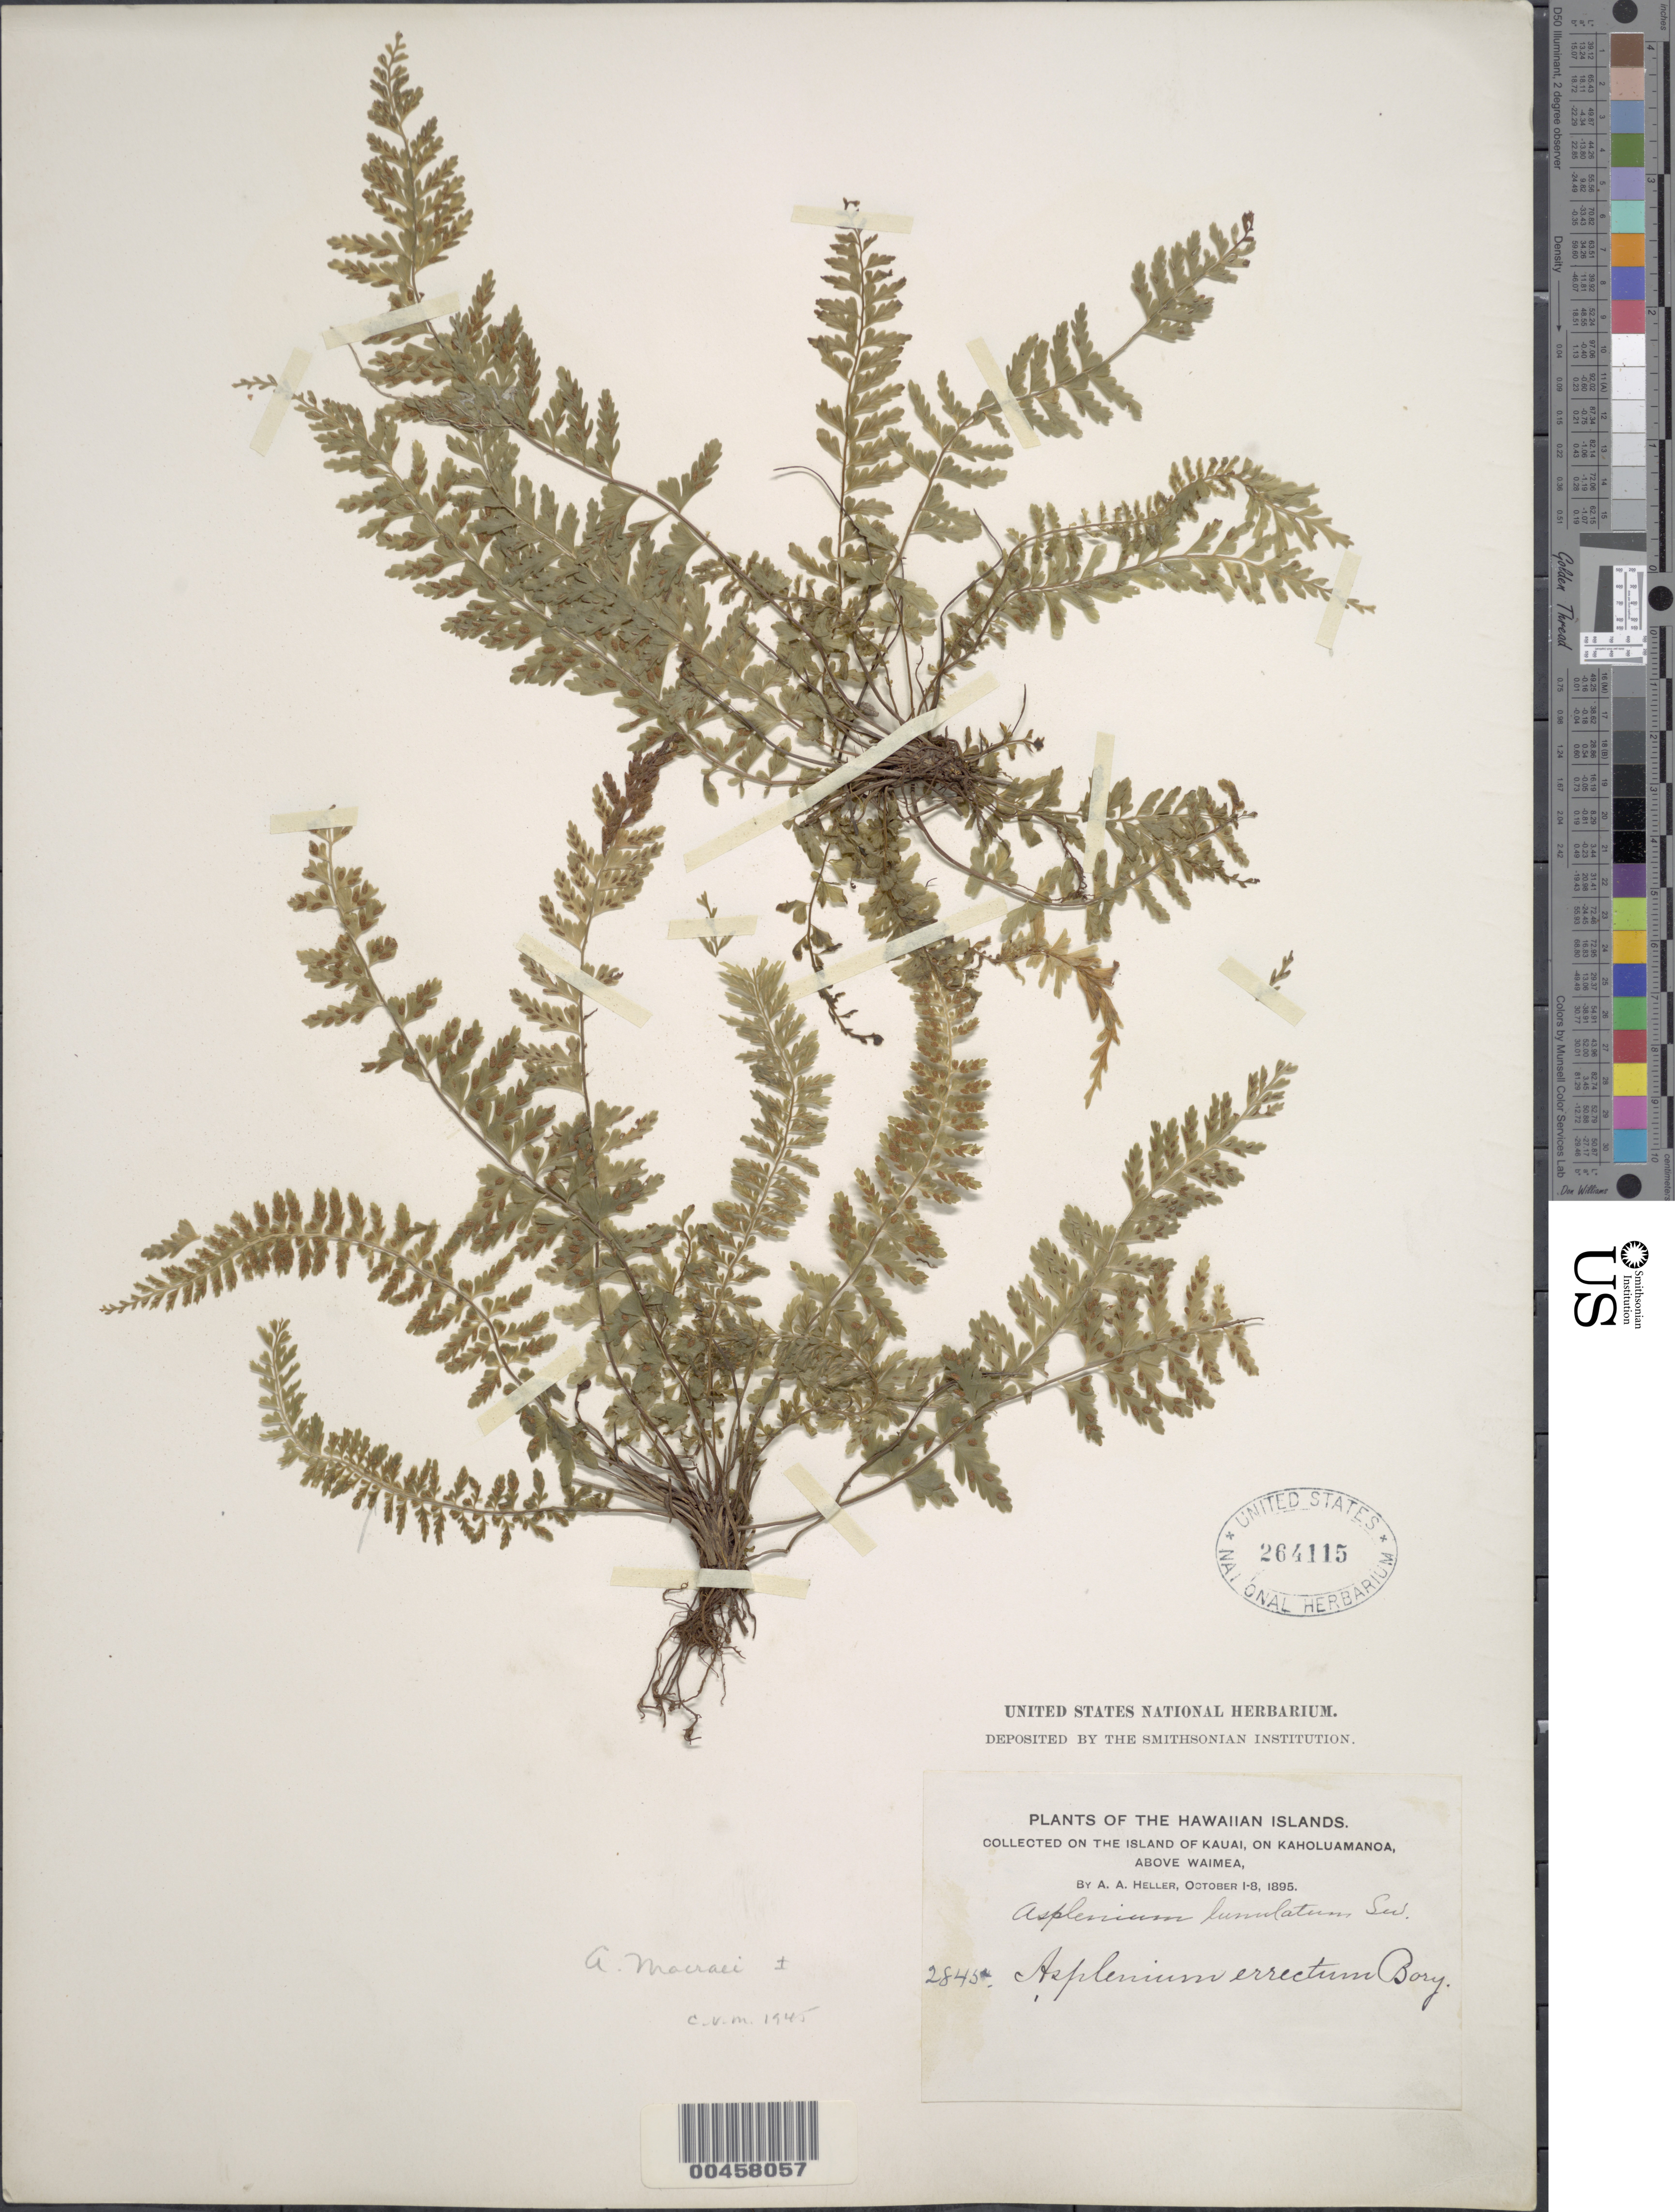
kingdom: Plantae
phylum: Tracheophyta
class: Polypodiopsida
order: Polypodiales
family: Aspleniaceae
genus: Asplenium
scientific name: Asplenium macraei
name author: Hook. & Grev.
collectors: A. A. Heller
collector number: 2845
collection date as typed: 1 Oct 1895 to 8 Oct 1895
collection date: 1895-10-01/1895-10-08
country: United States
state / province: Hawaii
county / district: Kauai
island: Kaua'i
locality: On the island of Kauai, on Kaholuamanoa, above Waimea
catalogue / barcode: US 264115